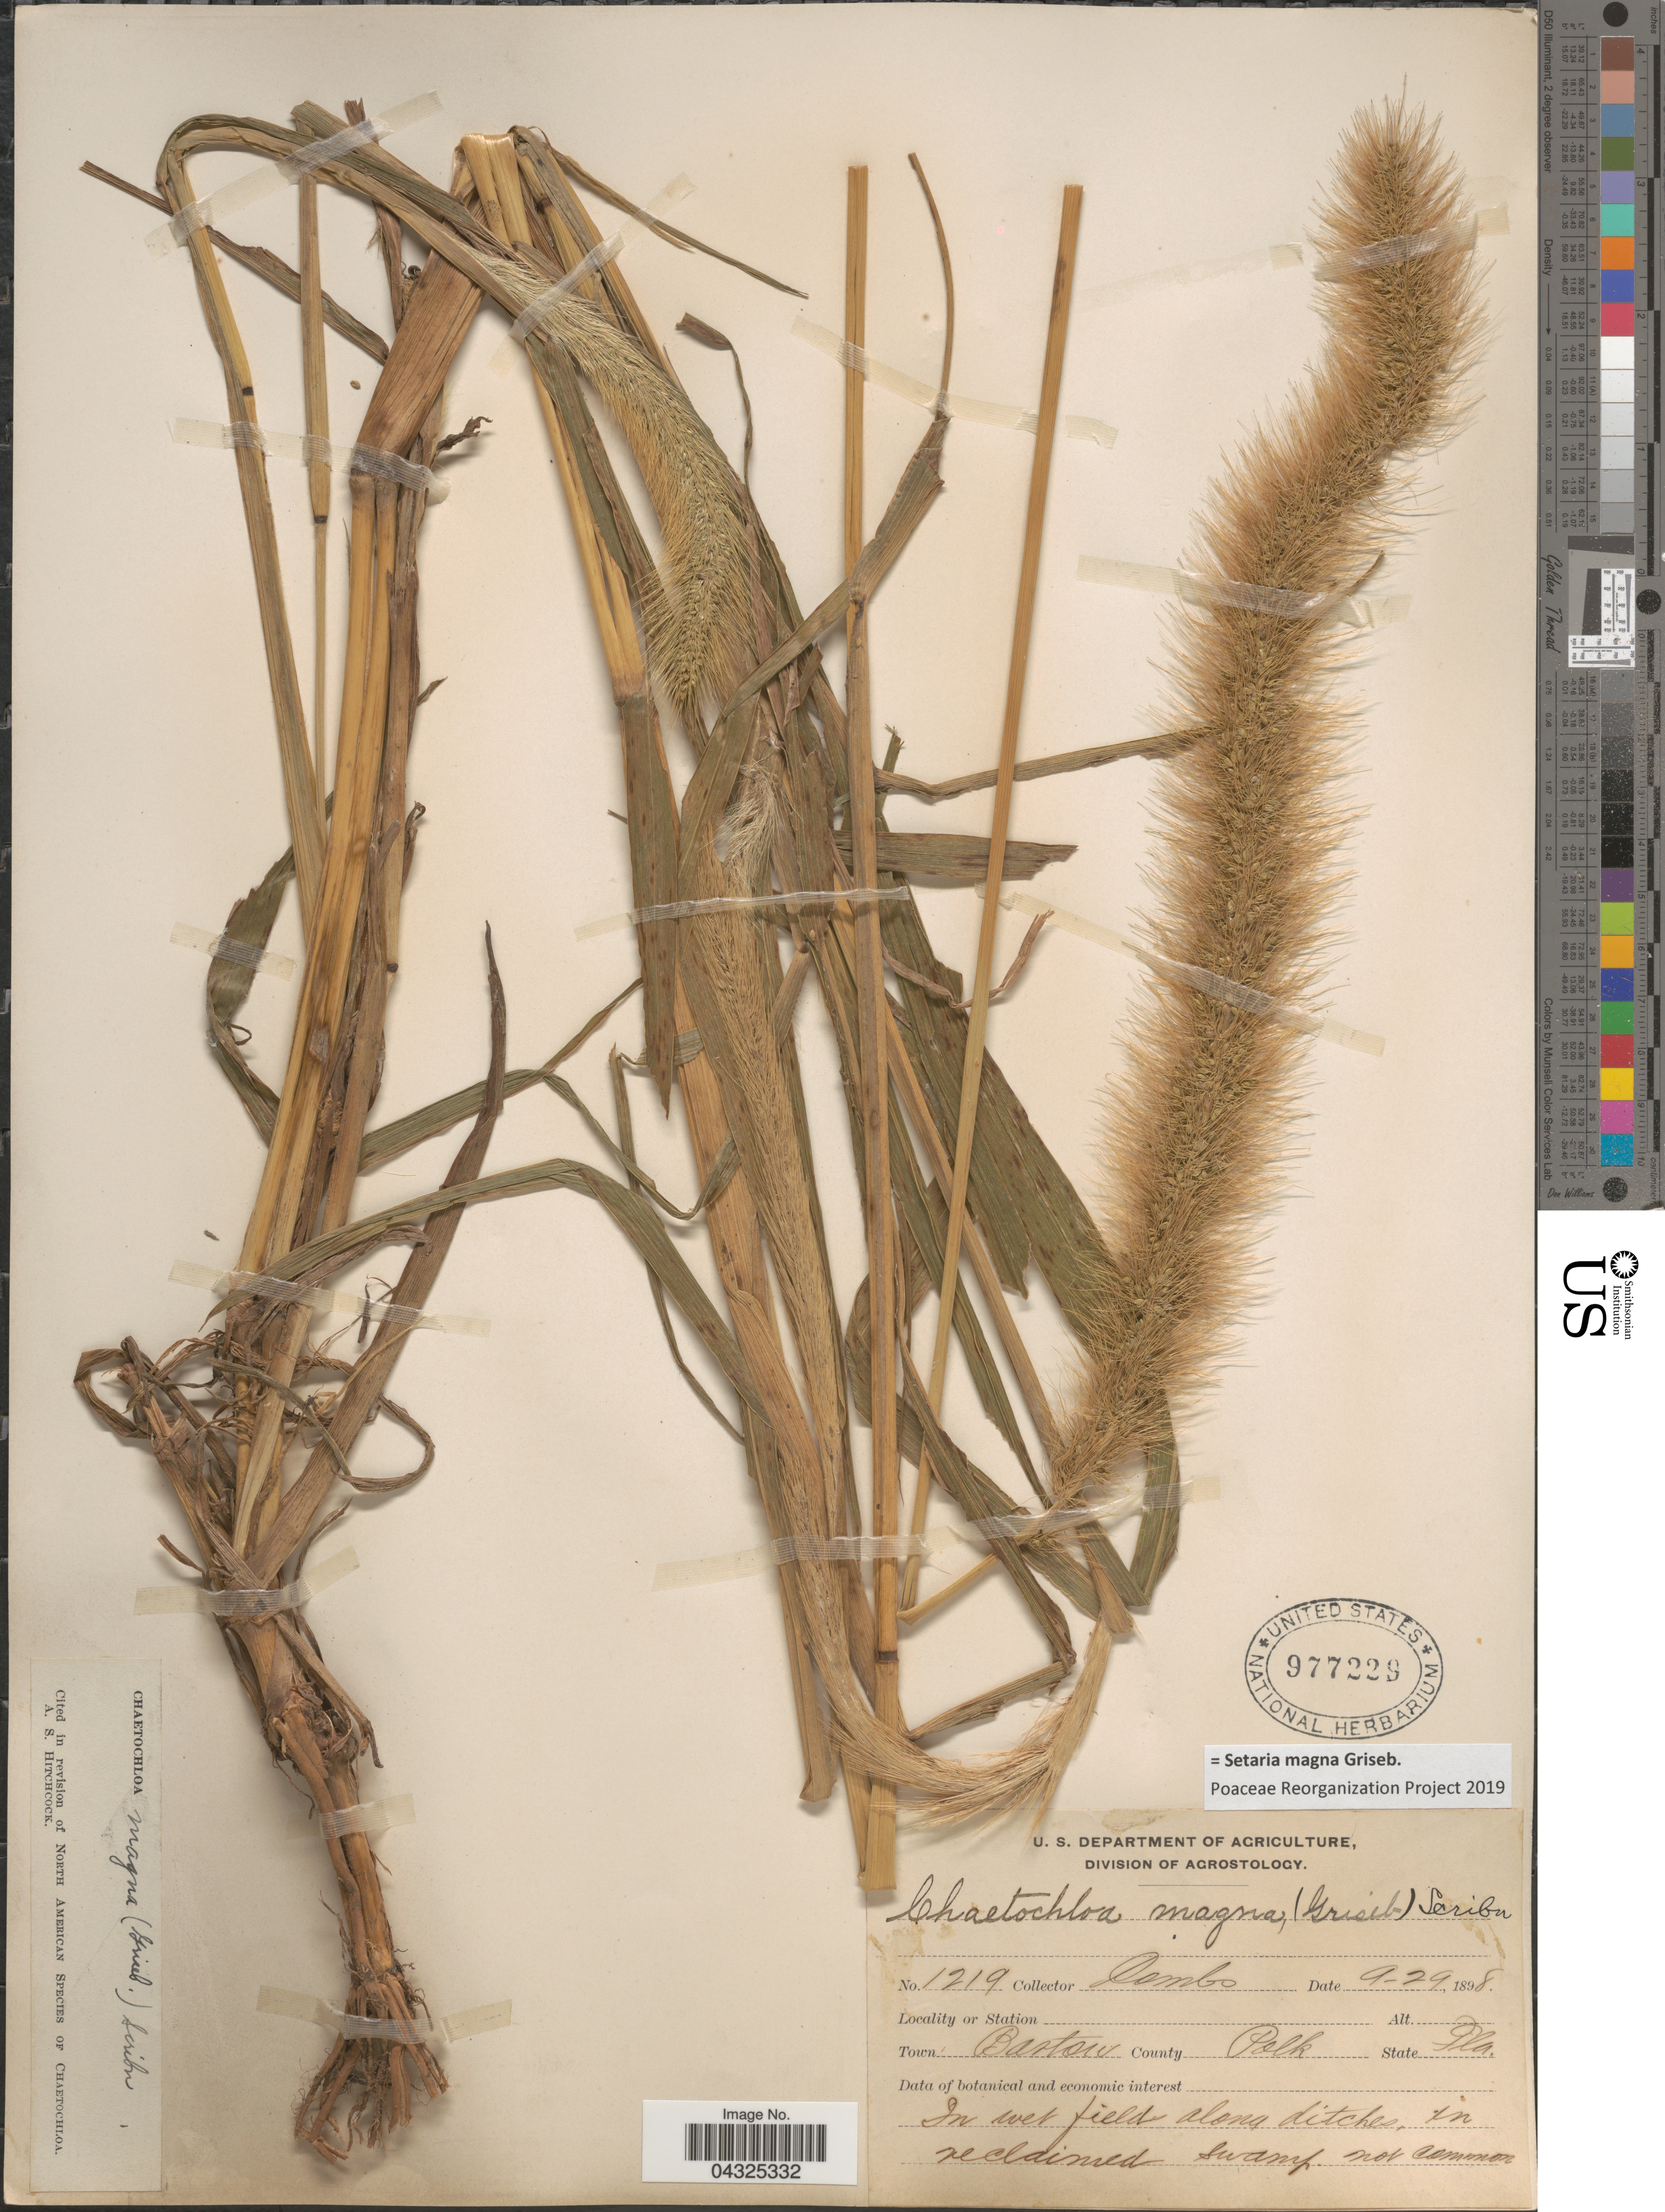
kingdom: Plantae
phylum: Tracheophyta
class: Liliopsida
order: Poales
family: Poaceae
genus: Setaria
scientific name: Setaria magna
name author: Griseb.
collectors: -. Combs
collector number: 1219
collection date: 1898-09-29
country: United States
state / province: Florida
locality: Town Bartow. County Polk.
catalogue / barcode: US 977229